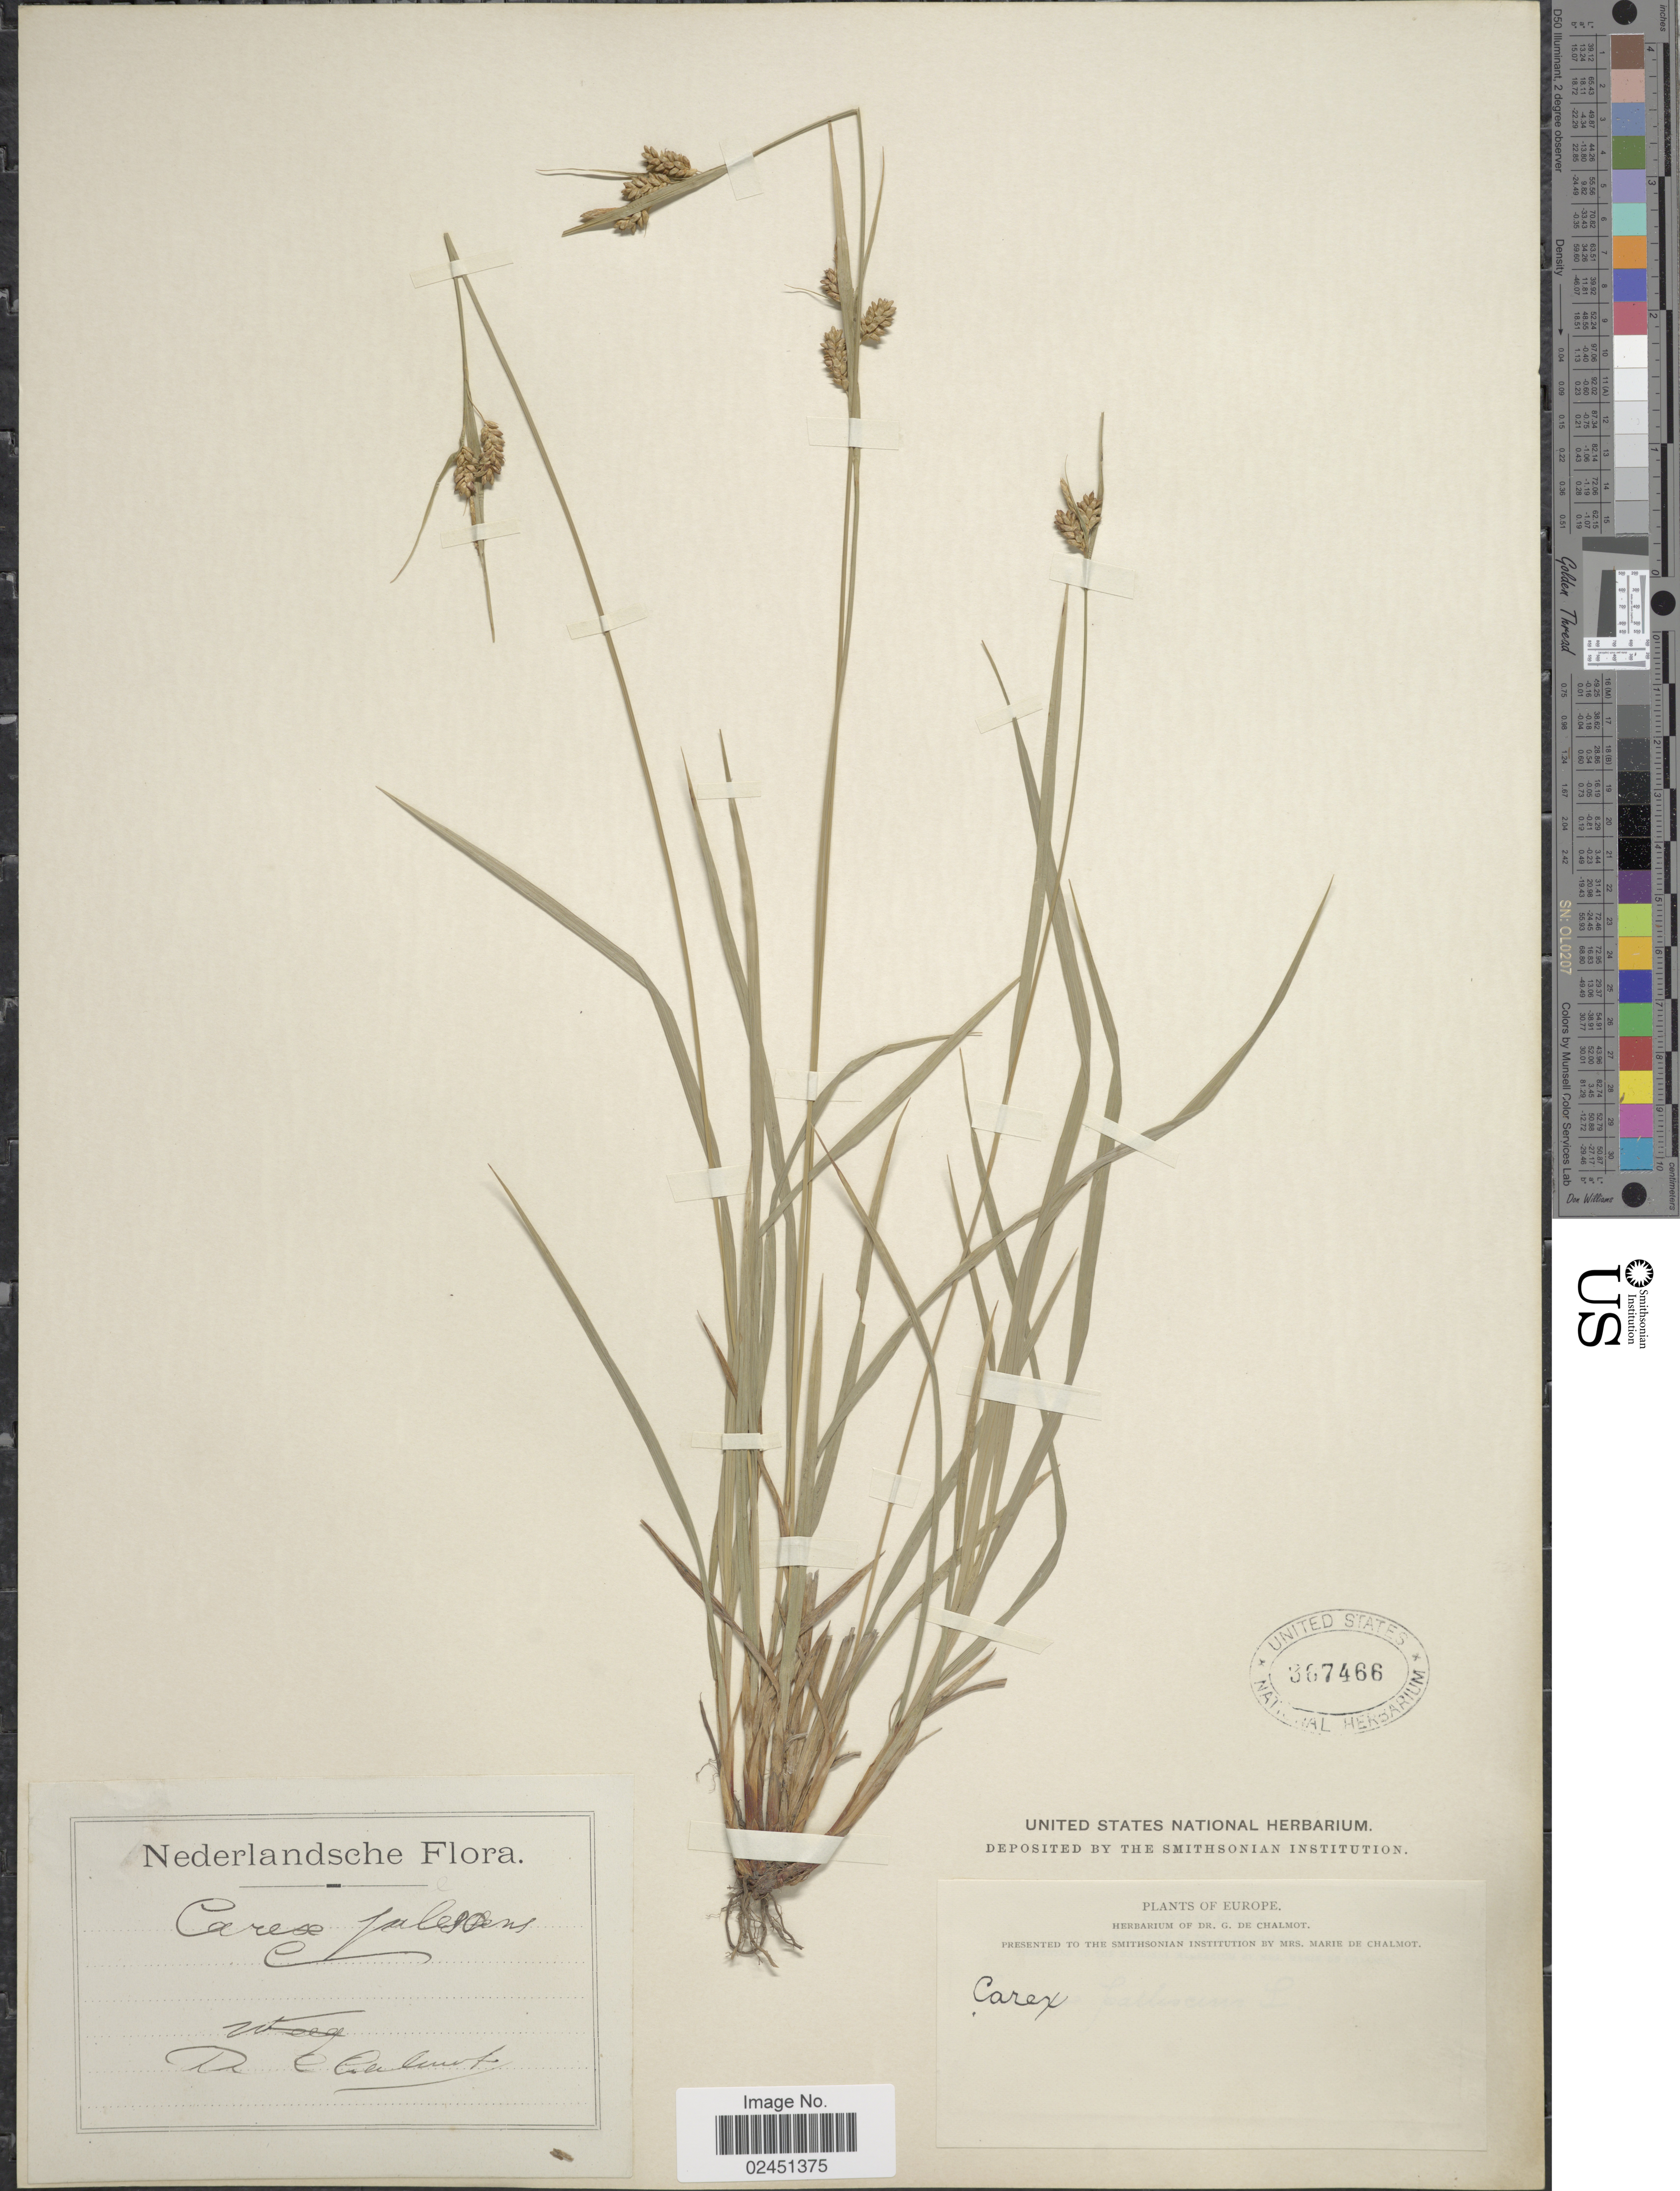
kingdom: Plantae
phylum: Tracheophyta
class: Liliopsida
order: Poales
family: Cyperaceae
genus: Carex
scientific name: Carex pallescens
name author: L.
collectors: G. de Chalmot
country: Netherlands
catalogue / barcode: US 367466